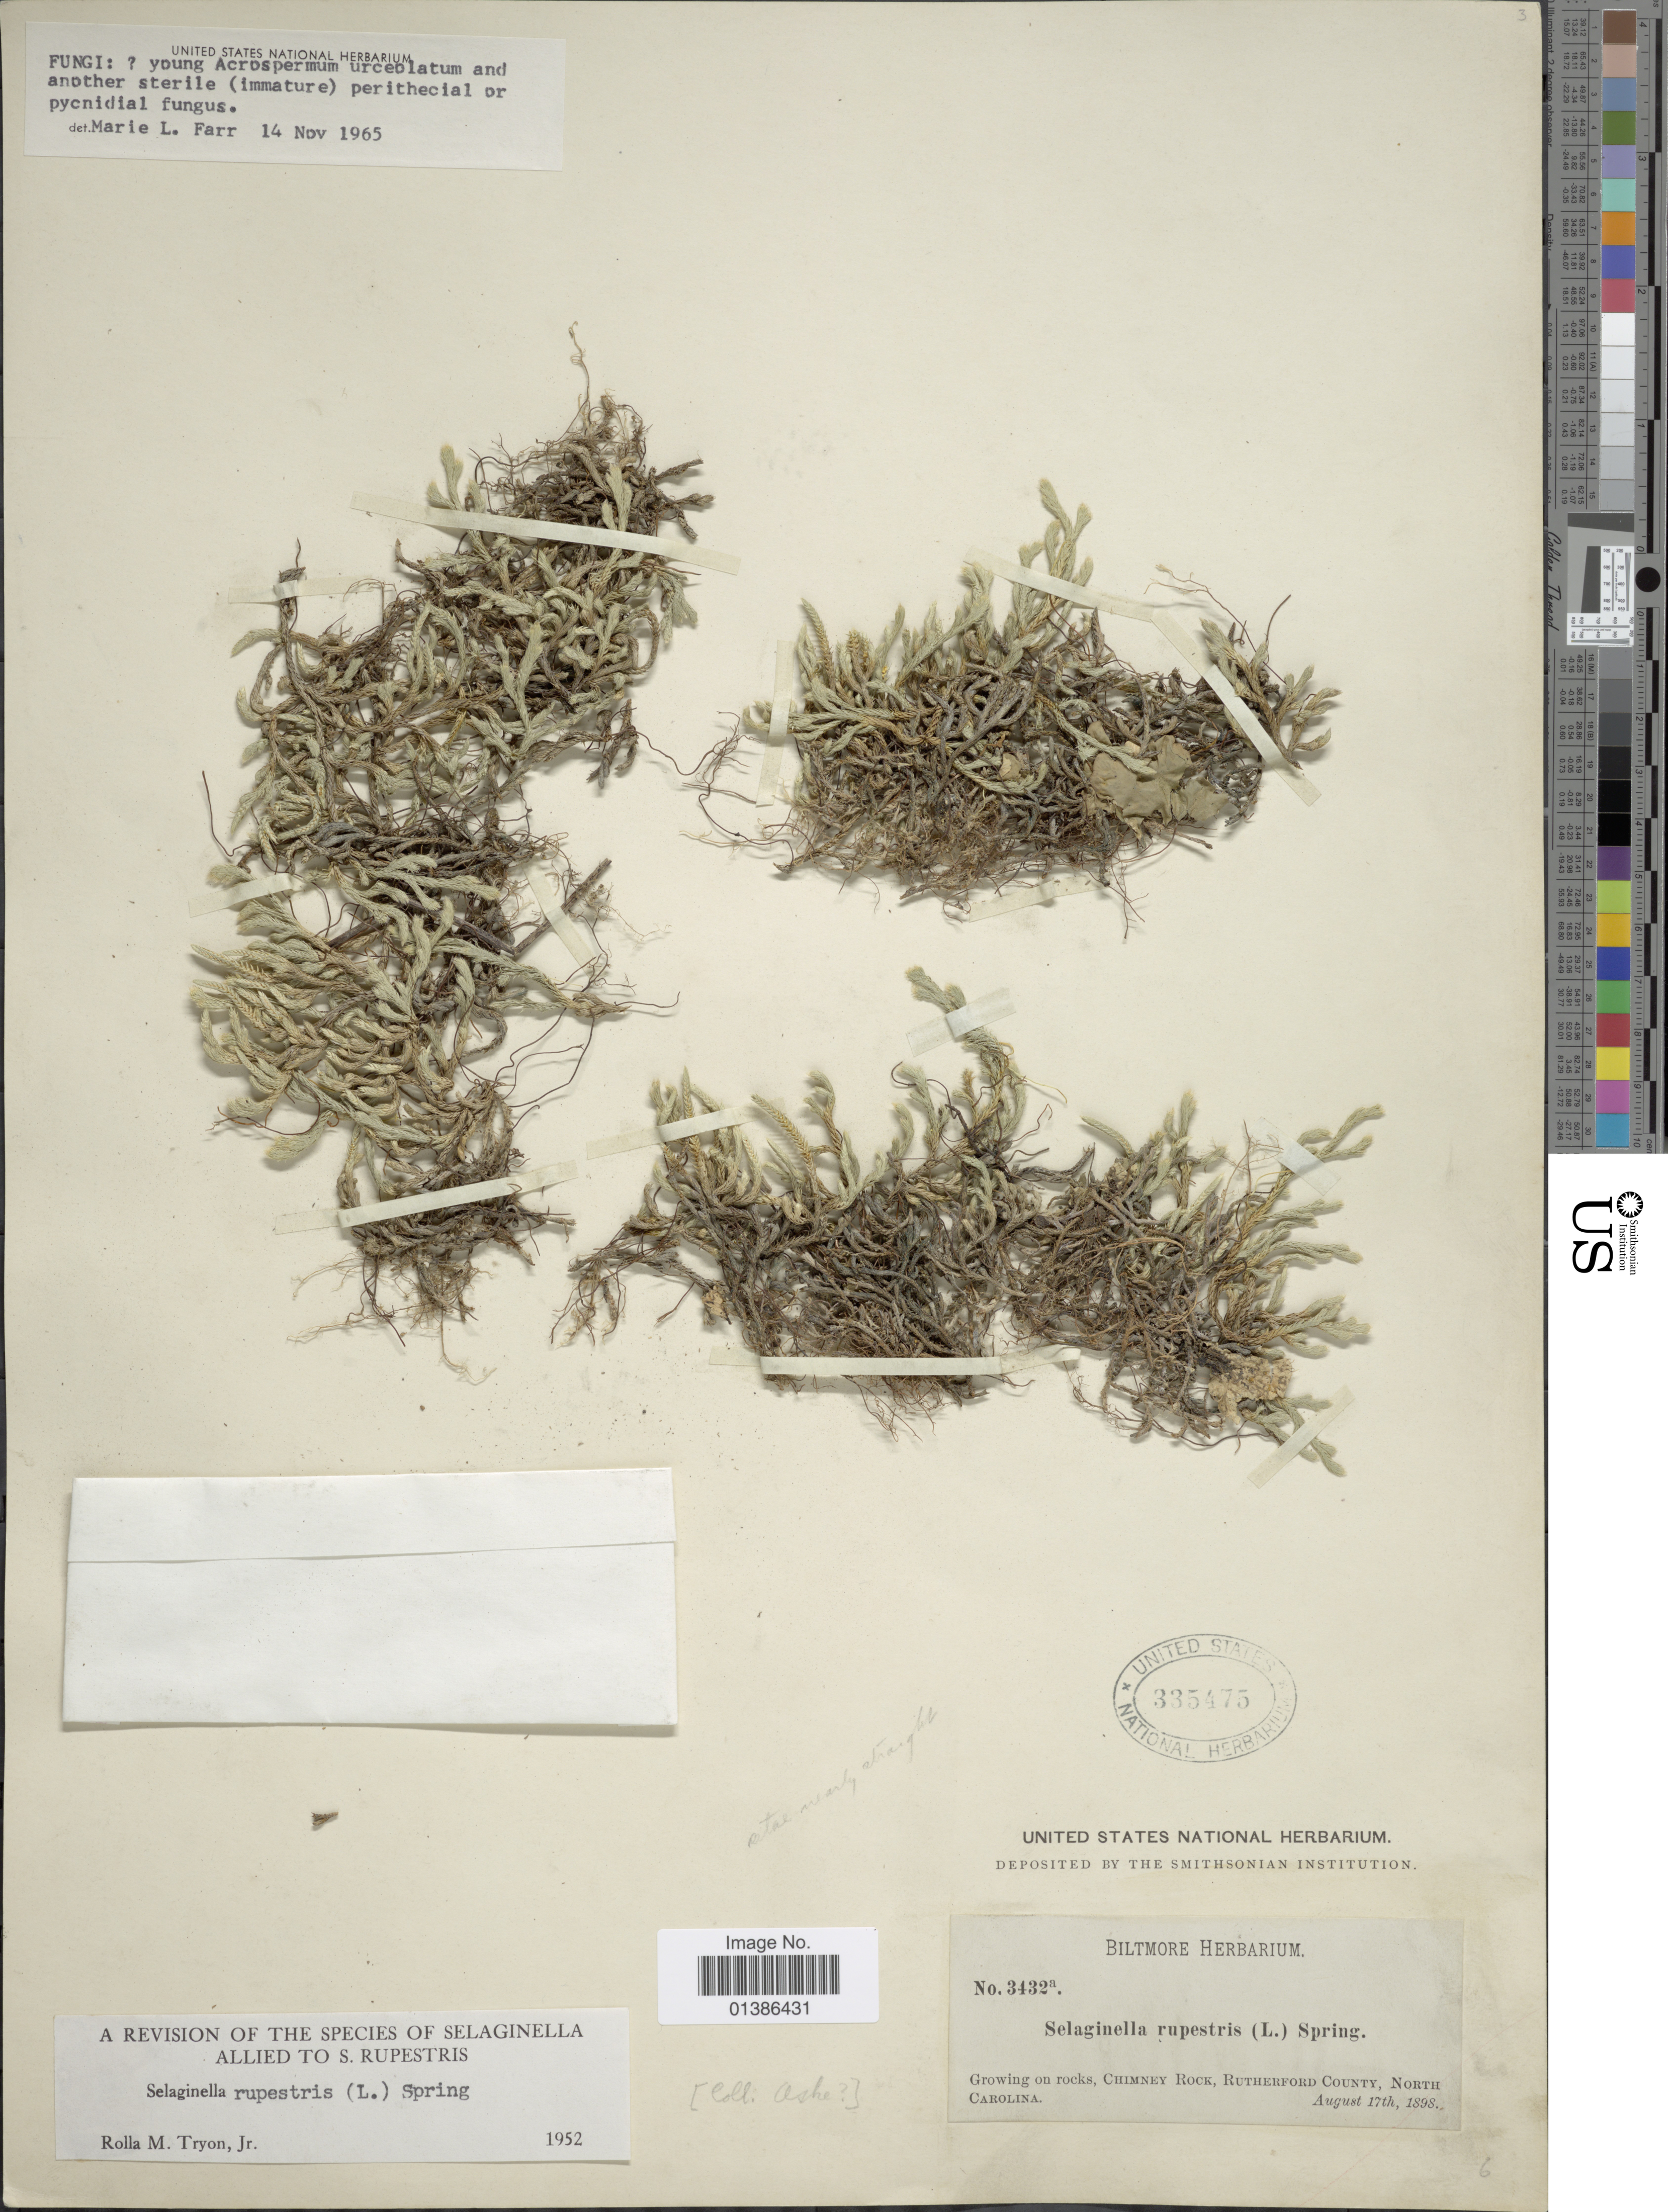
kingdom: Plantae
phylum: Tracheophyta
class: Lycopodiopsida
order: Selaginellales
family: Selaginellaceae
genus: Selaginella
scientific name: Selaginella rupestris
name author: (L.) Spring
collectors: ex herb. Biltmore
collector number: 3432a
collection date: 1898-08-17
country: United States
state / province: North Carolina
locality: Growing on rocks, Chimney Rock, Rutherford County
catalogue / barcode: US 335475